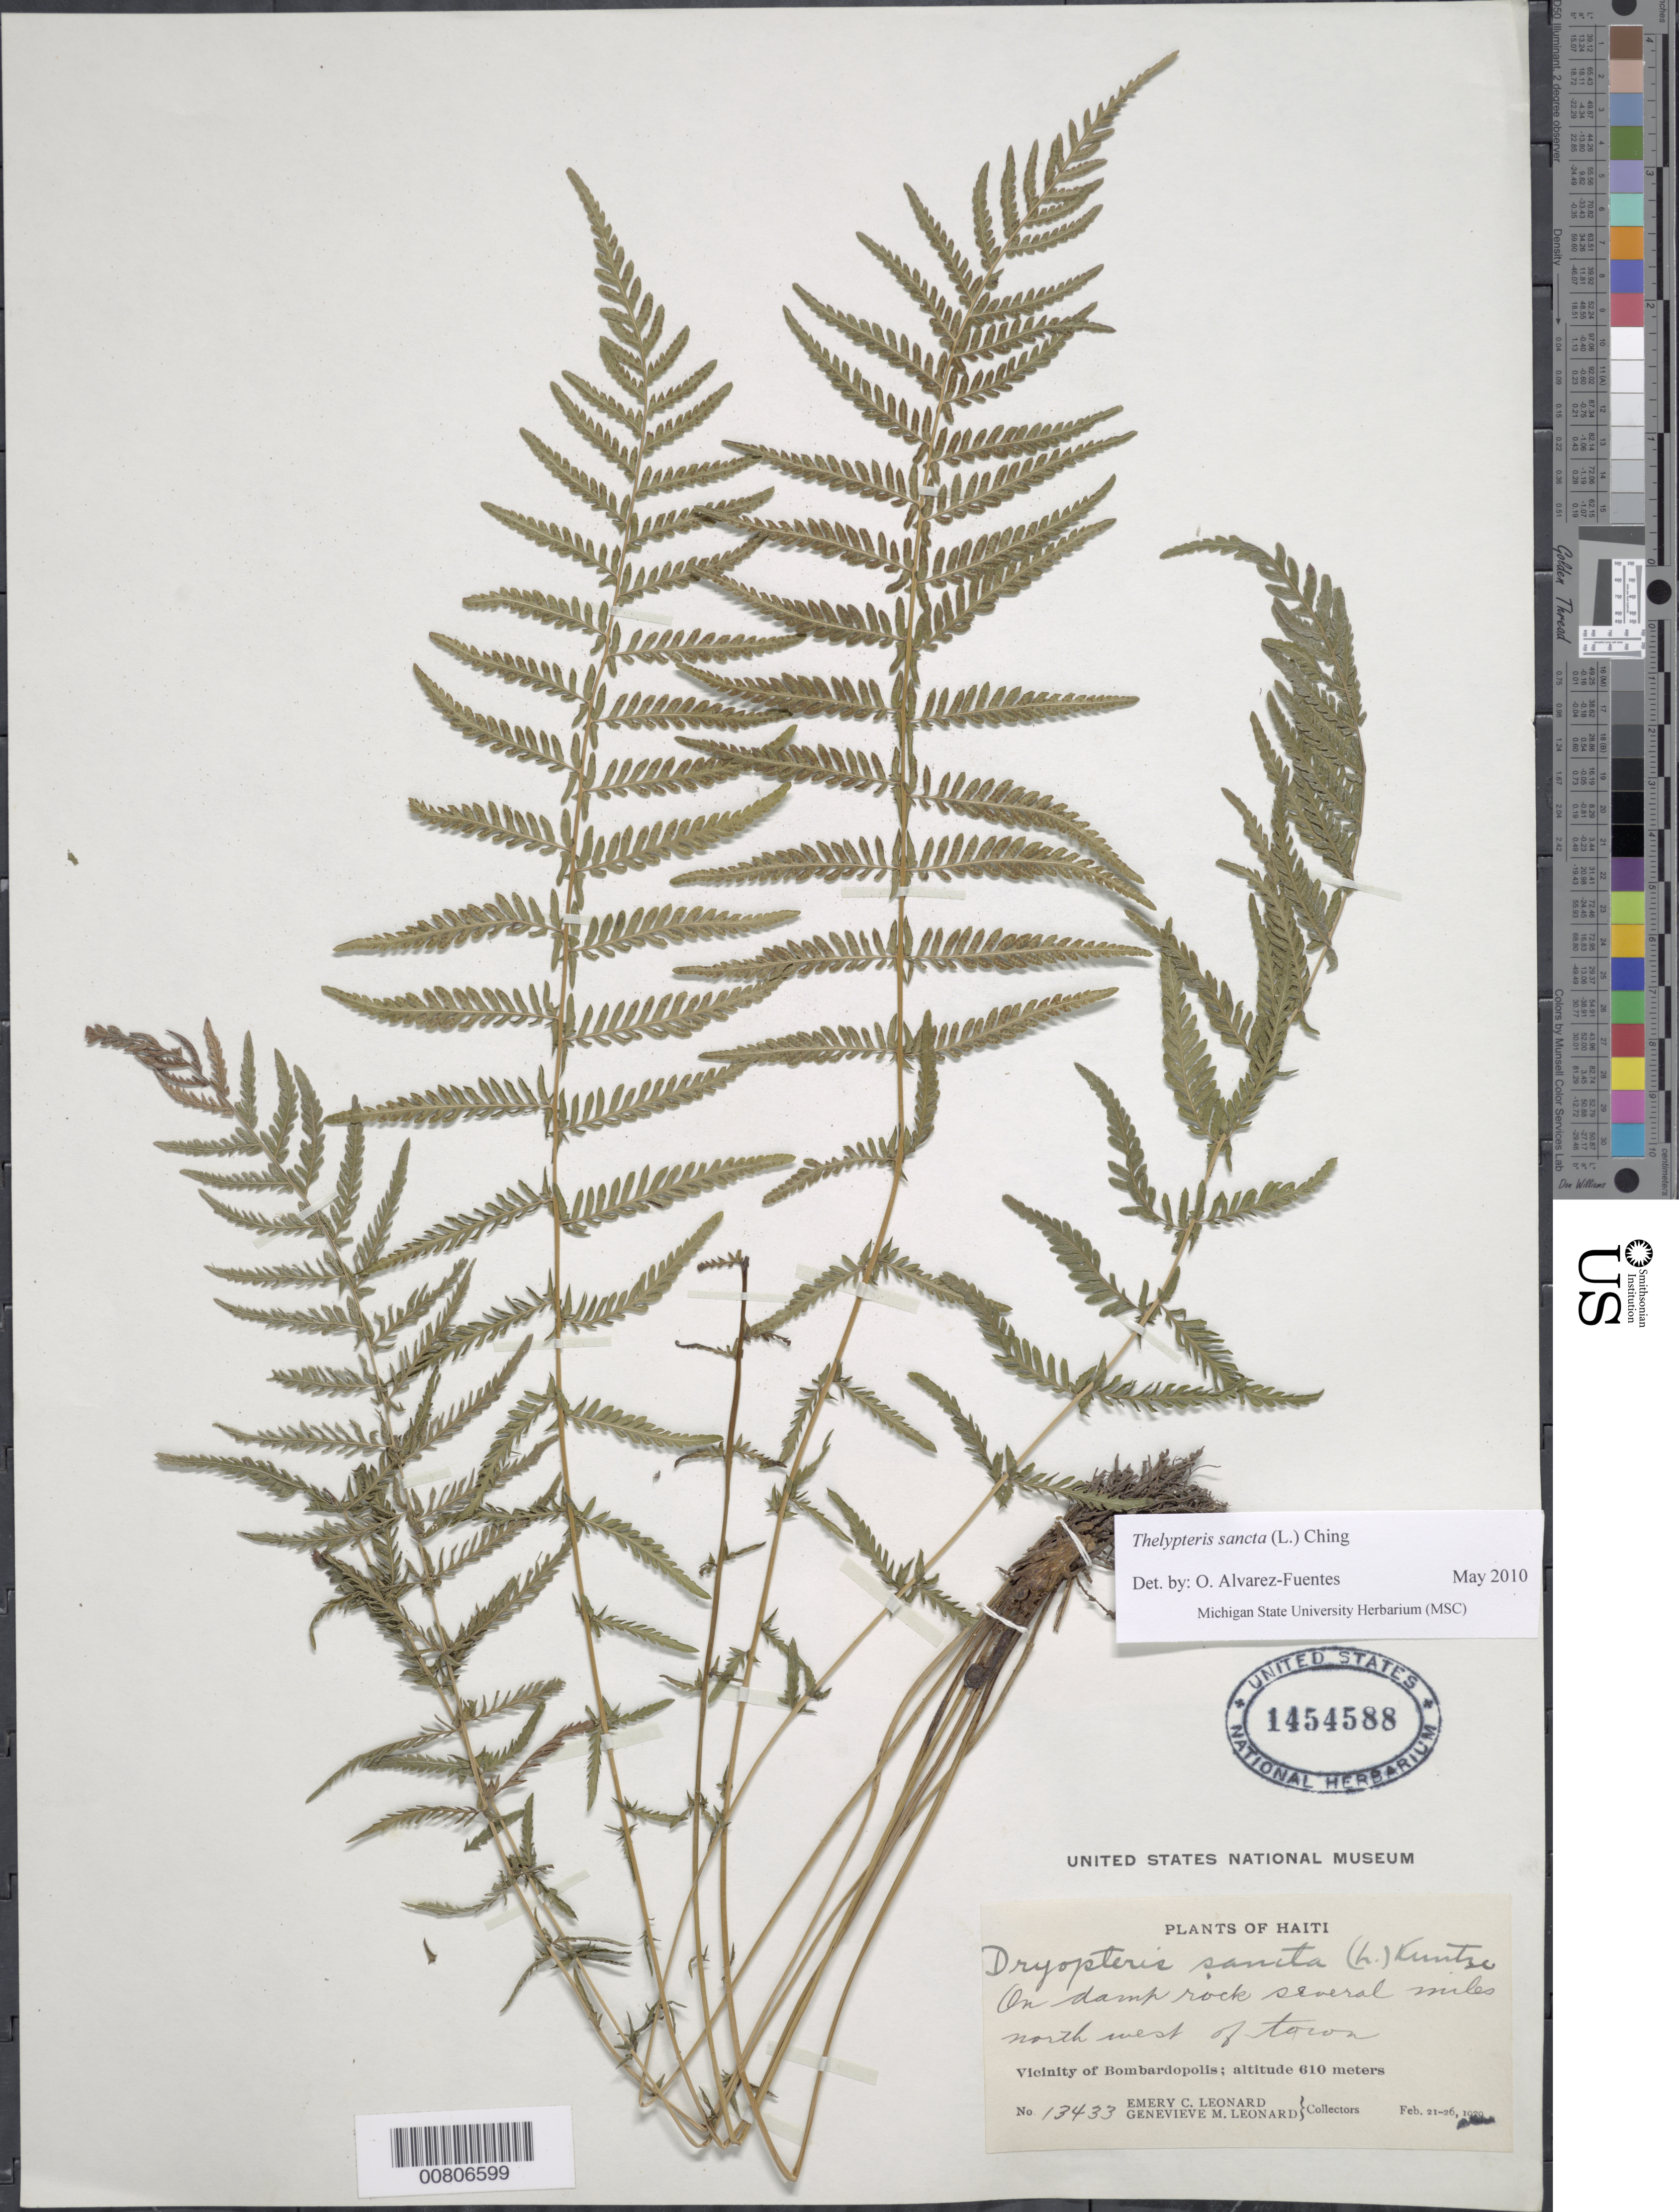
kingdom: Plantae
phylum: Tracheophyta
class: Polypodiopsida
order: Polypodiales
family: Thelypteridaceae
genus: Amauropelta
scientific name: Amauropelta sancta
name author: (L.) Pic. Serm.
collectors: E. C. Leonard & G. M. Leonard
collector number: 13433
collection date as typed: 21 Feb 1929 to 26 Feb 1929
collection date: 1929-02-21/1929-02-26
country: Haiti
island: Hispaniola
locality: Bombardopolis, several miles NW of town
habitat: Damp rock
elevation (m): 610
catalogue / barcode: US 1454588